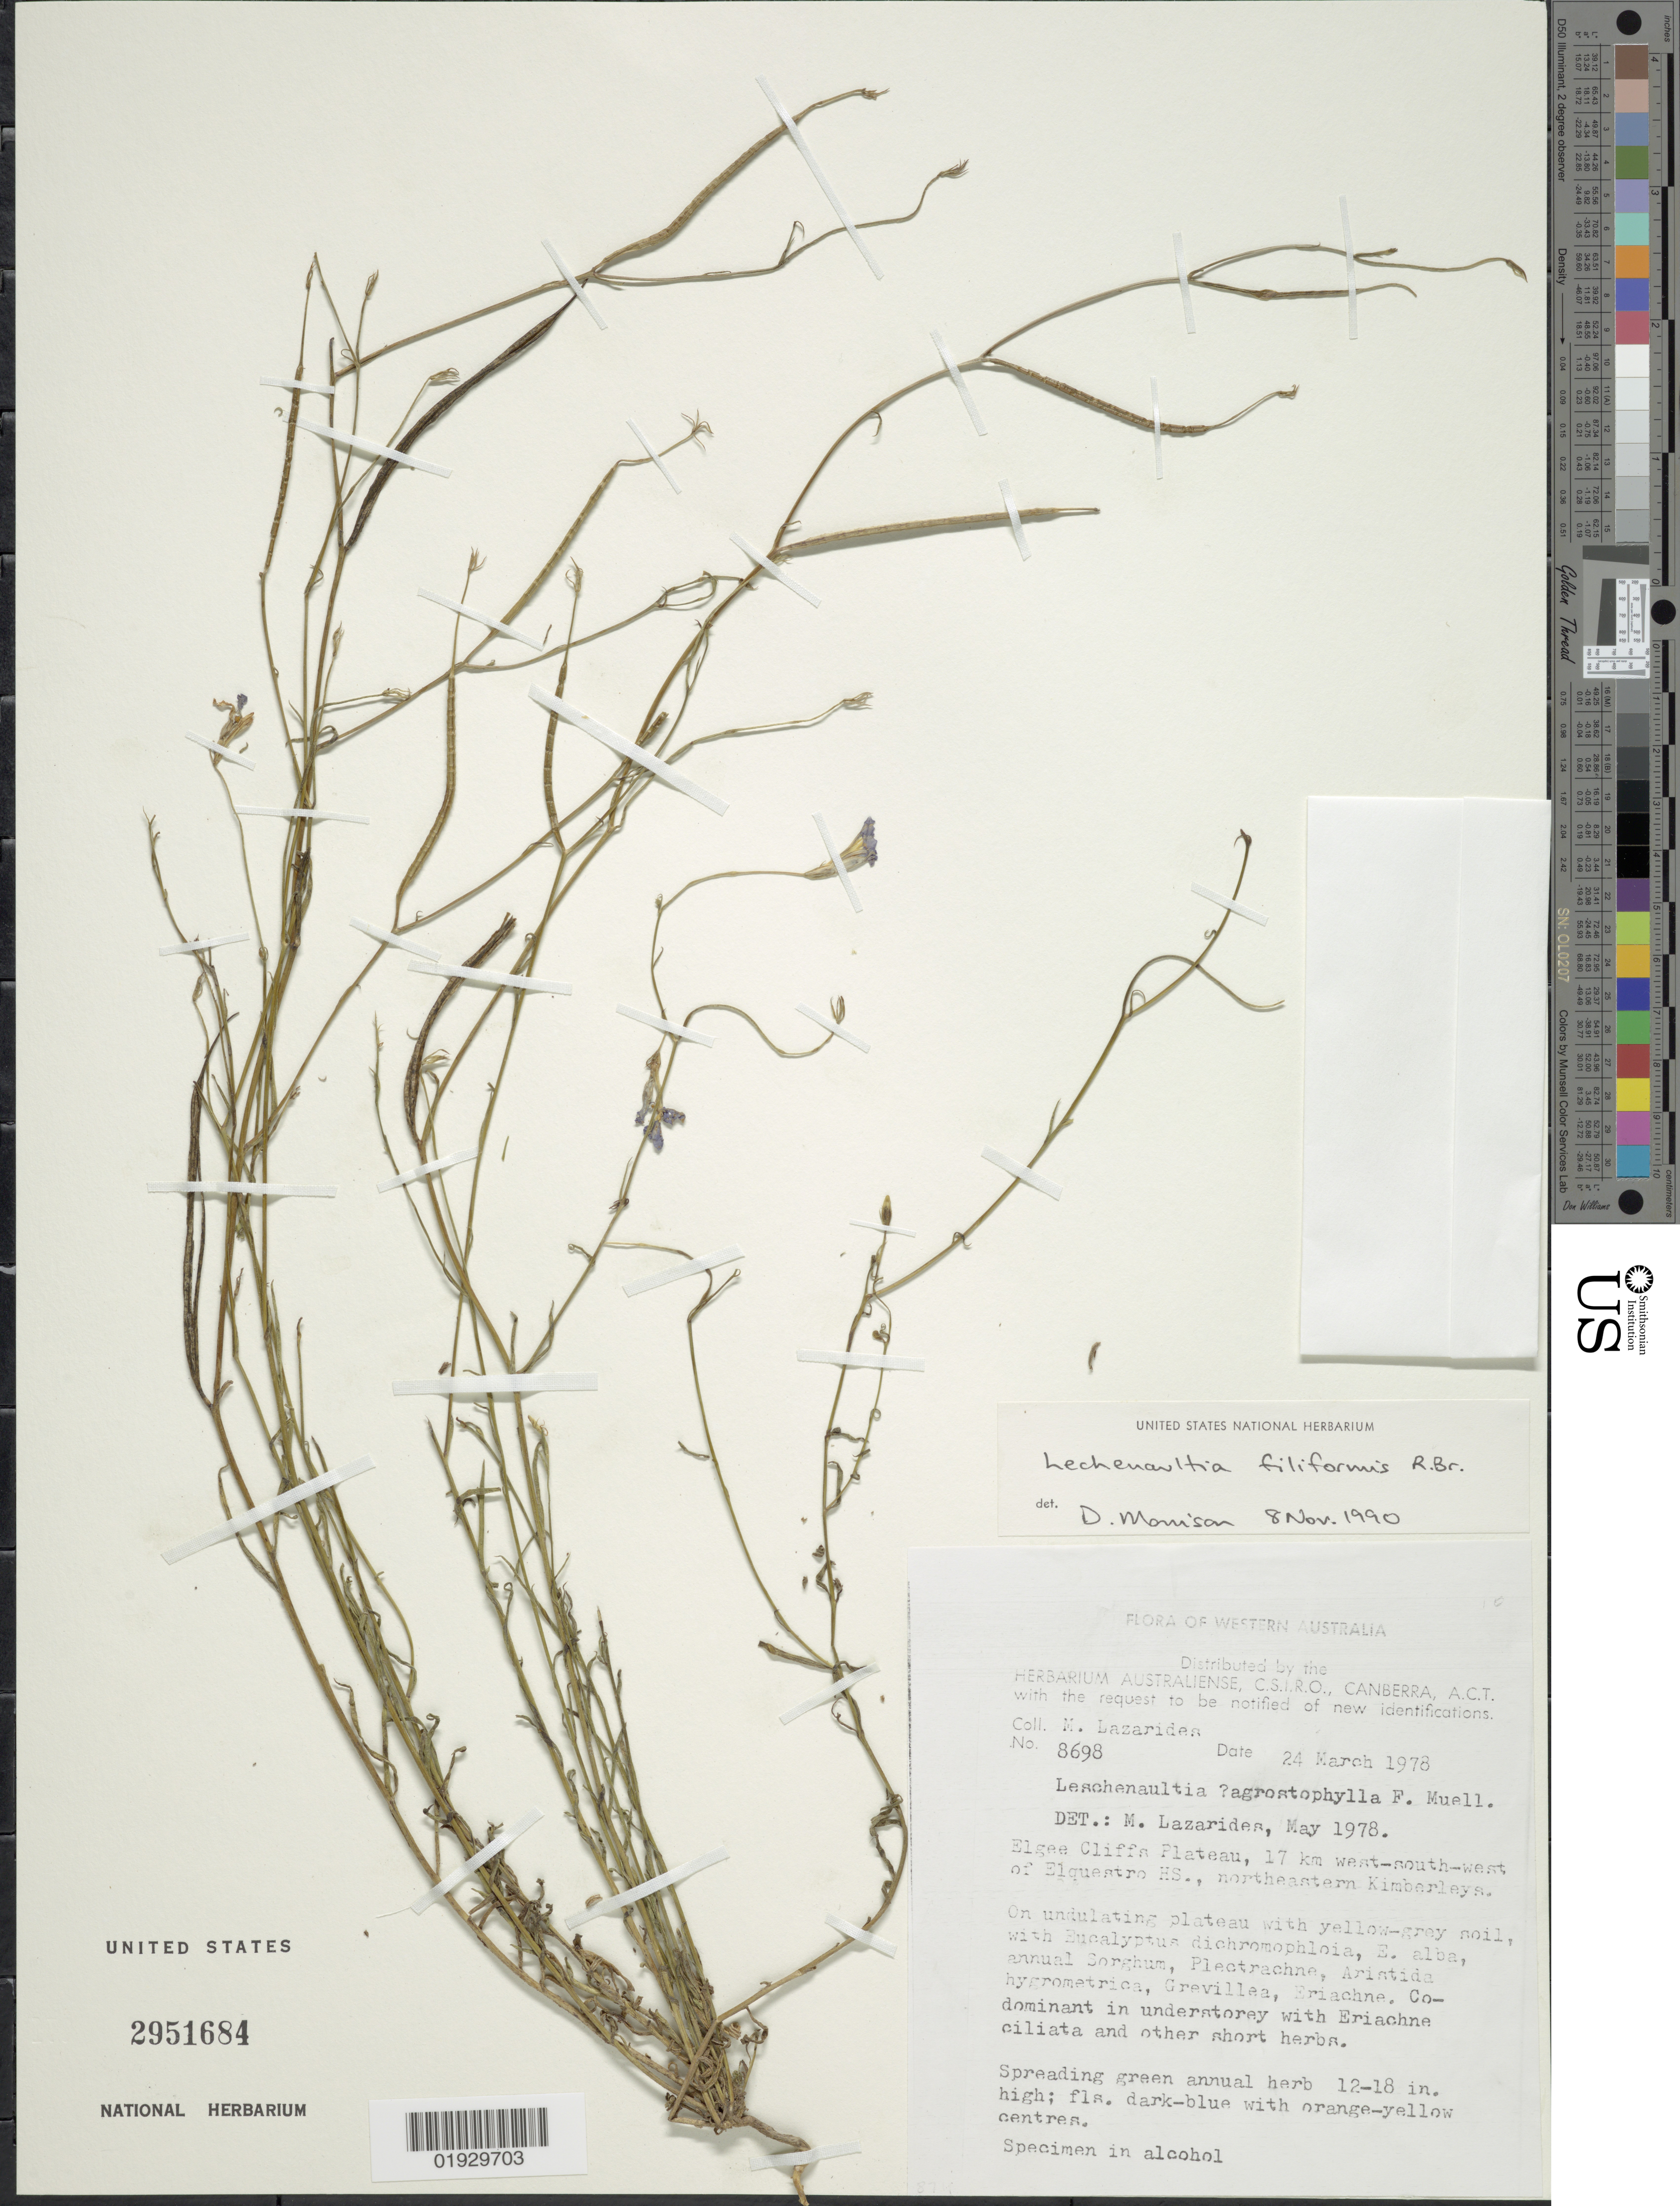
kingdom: Plantae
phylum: Tracheophyta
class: Magnoliopsida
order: Asterales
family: Goodeniaceae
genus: Leschenaultia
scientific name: Leschenaultia filiformis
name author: R. Br.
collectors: M. Lazarides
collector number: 8698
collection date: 1978-03-24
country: Australia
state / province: Western Australia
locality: Elgea Cliffs Plateau, 17 km west-south-west of Elquestro HS., northeastern Kimberleys.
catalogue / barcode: US 2951684